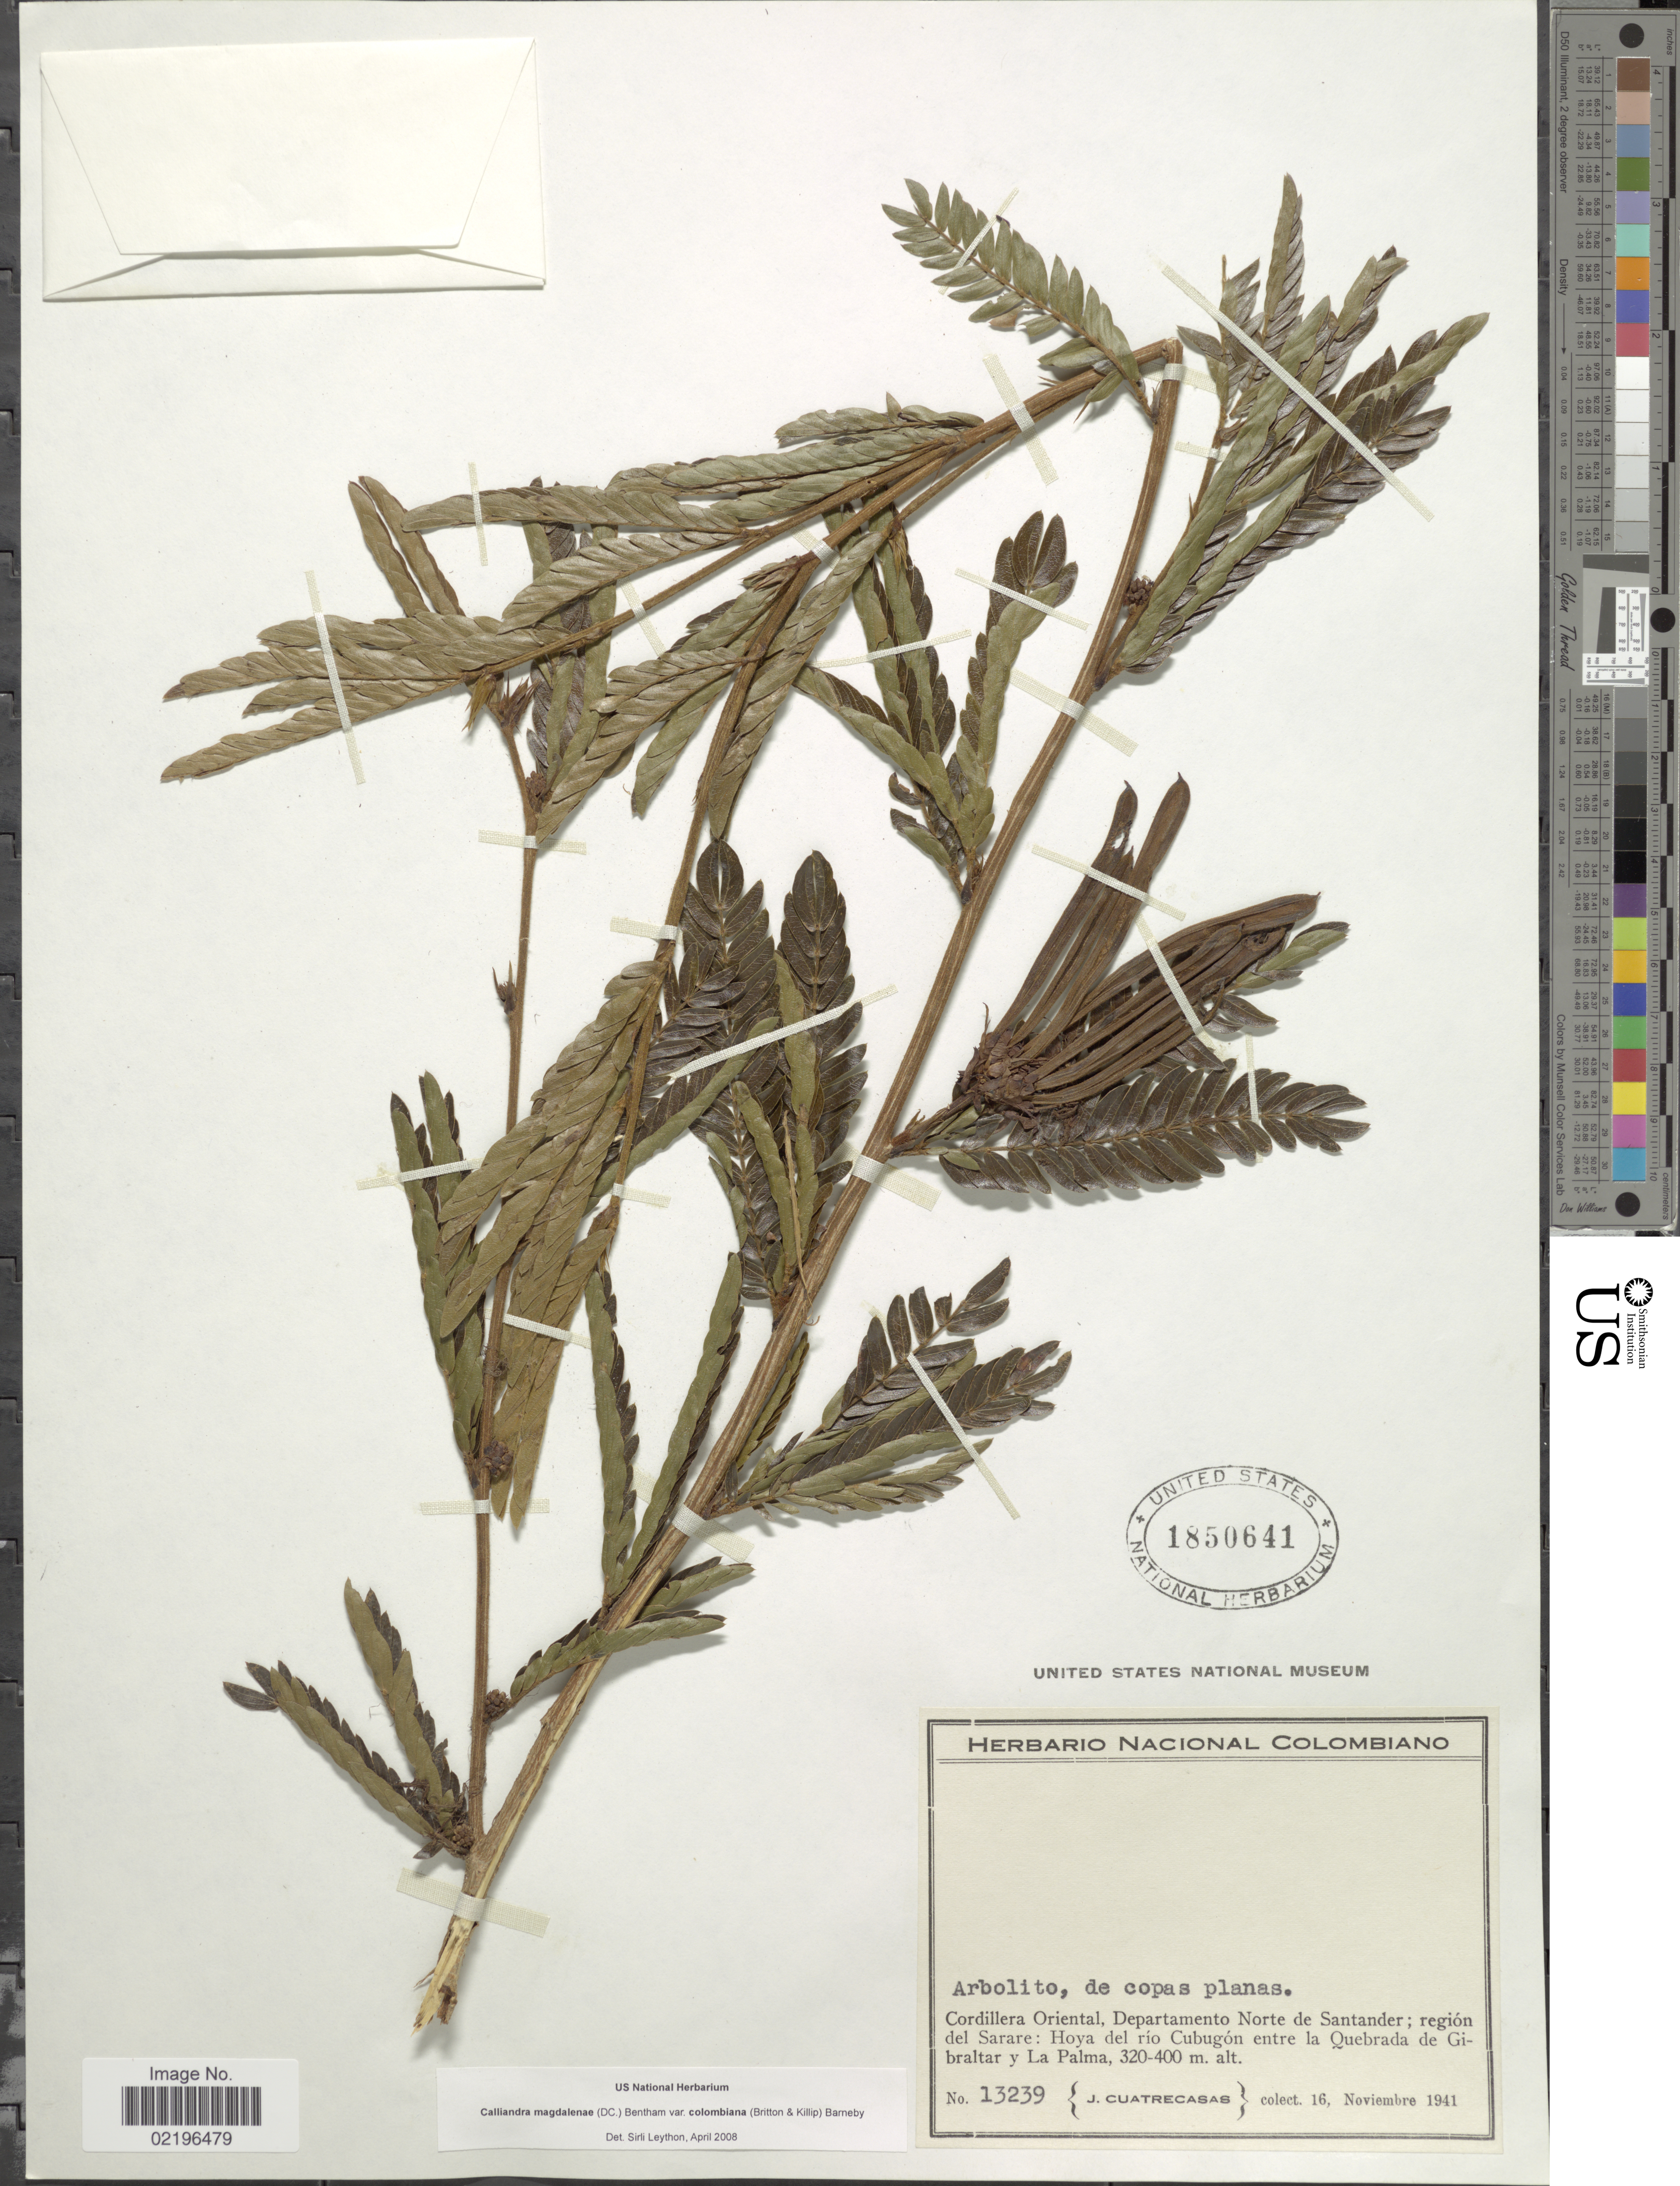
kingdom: Plantae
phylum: Tracheophyta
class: Magnoliopsida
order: Fabales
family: Fabaceae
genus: Calliandra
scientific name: Calliandra magdalenae var. colombiana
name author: (Britton & Rose) Barneby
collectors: J. Cuatrecasas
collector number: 13239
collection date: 1941-11-06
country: Colombia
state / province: Norte de Santander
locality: Cordillera Oriental, Departamento Norte de Santander; region del Sarare: Hoya del rio Cubugon entre la Quebrada de Gibraltar y La Palma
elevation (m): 320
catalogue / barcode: US 1850641